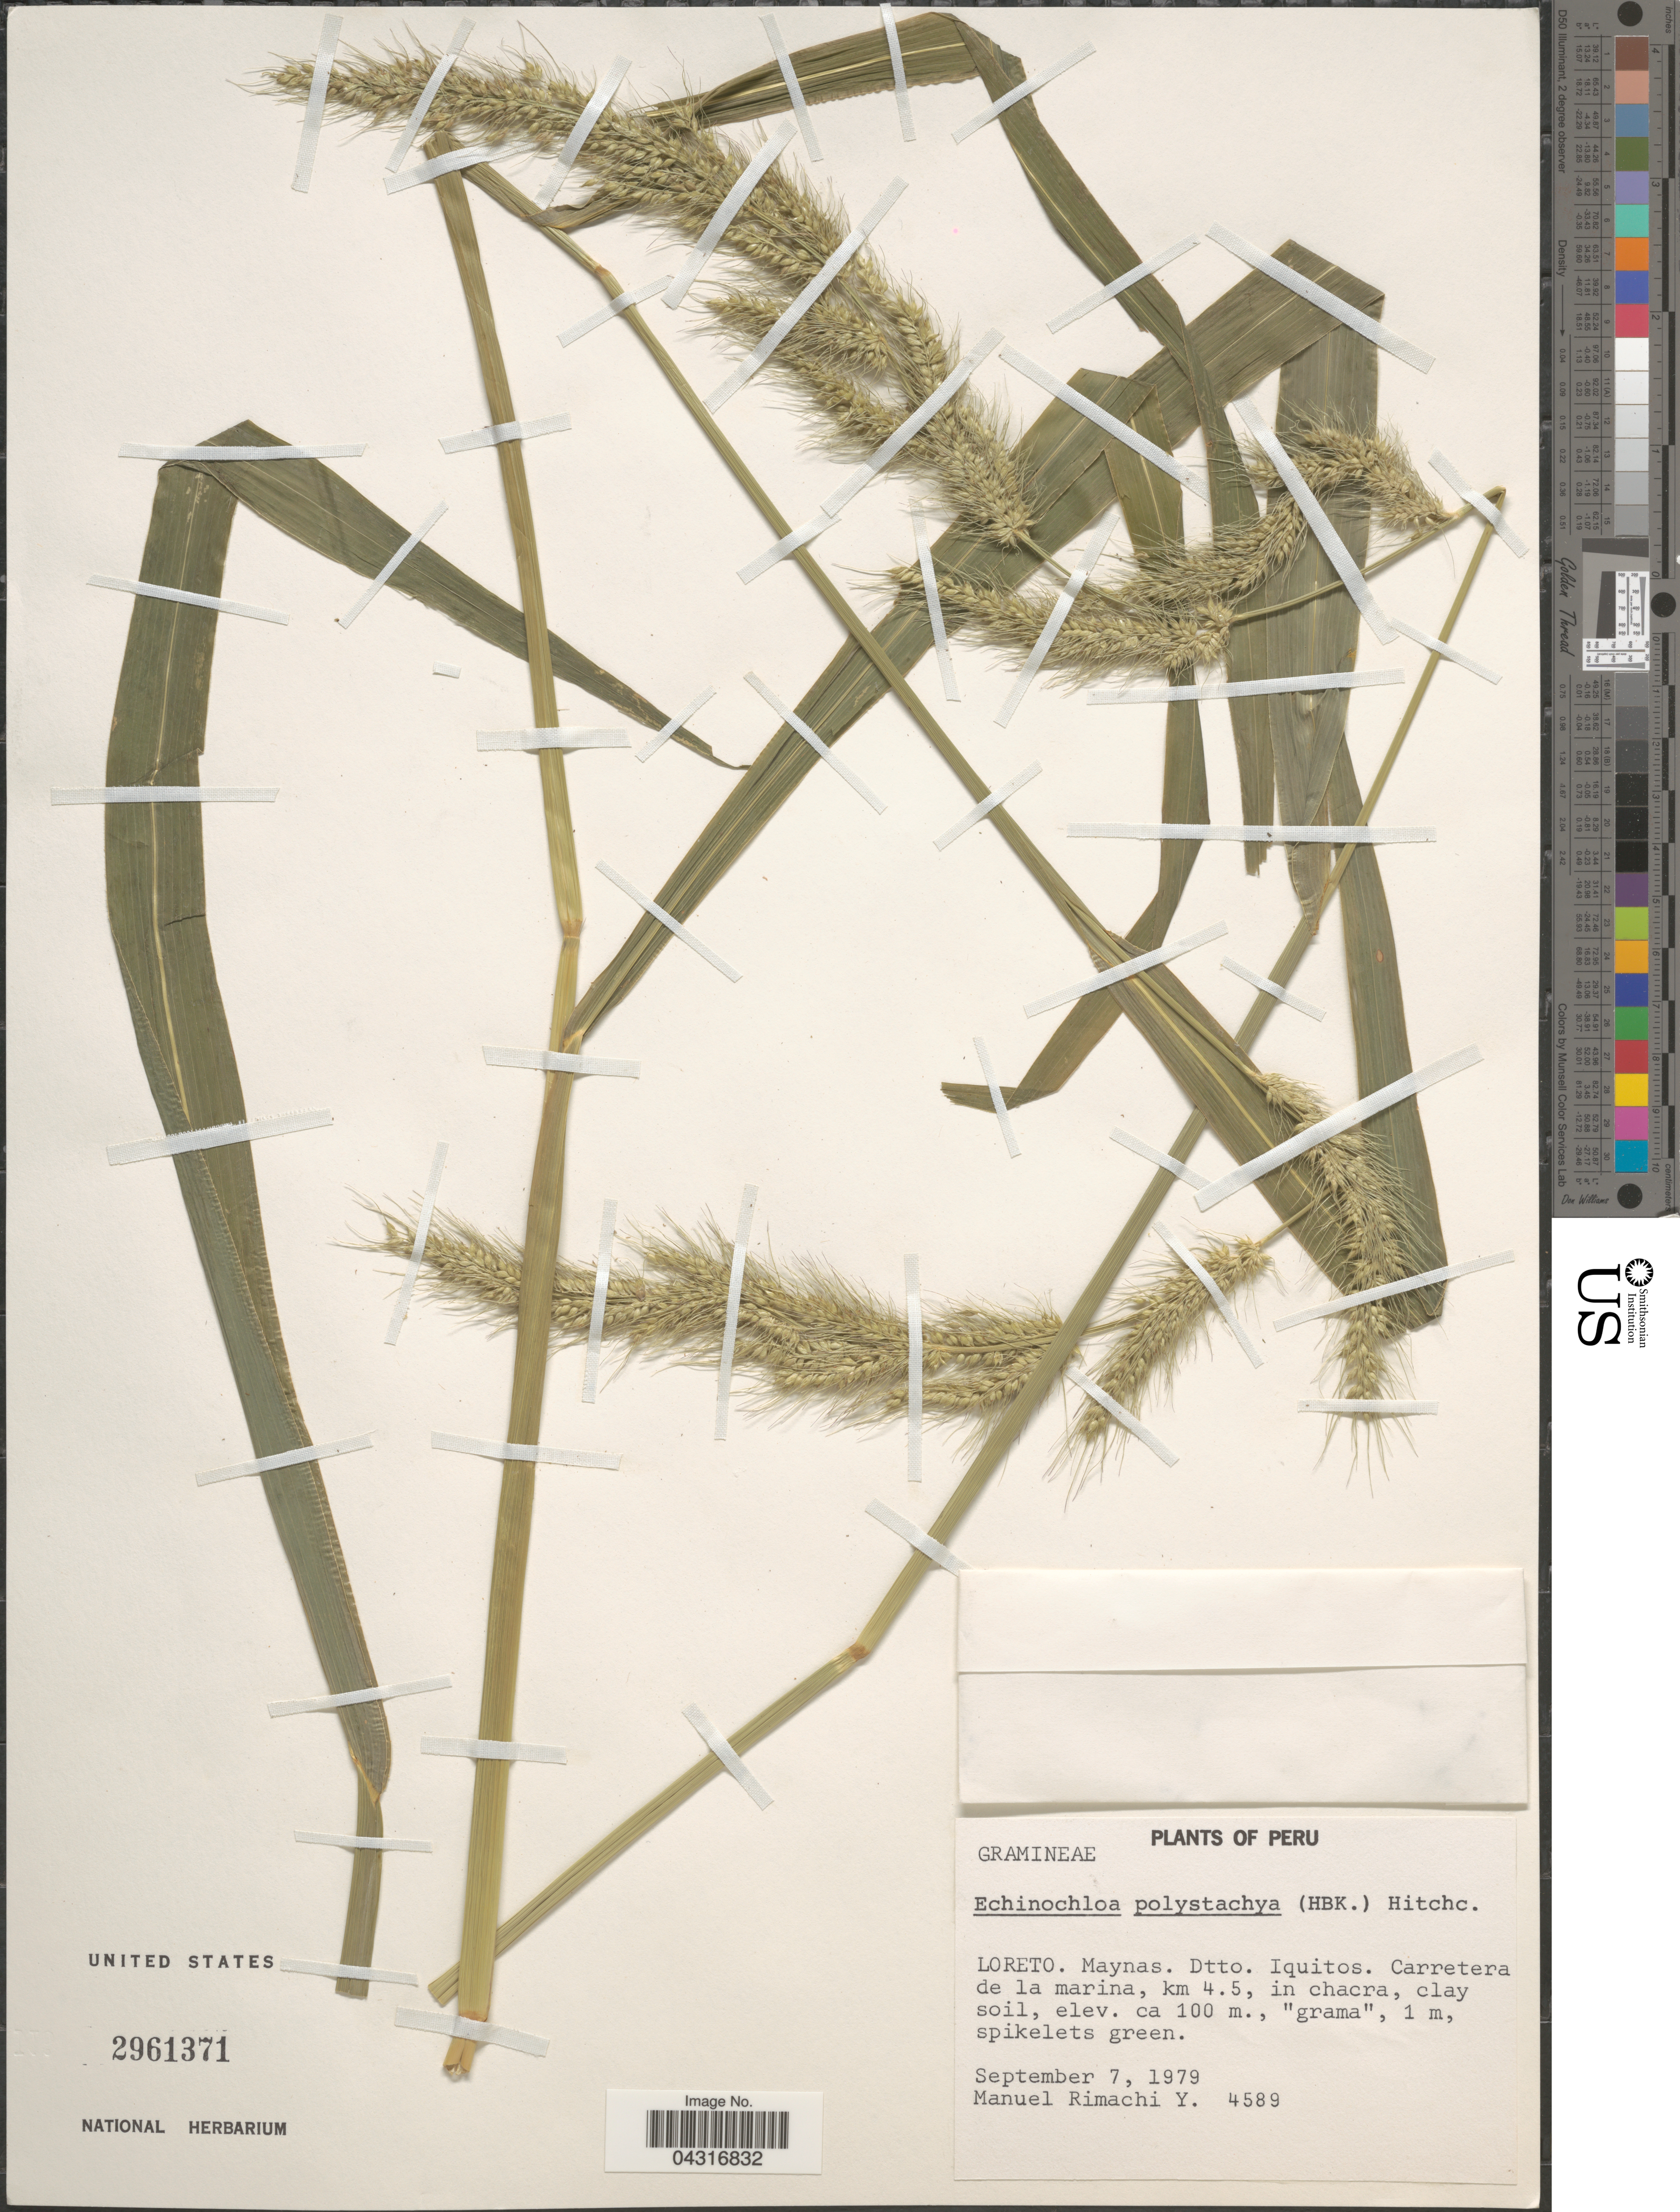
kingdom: Plantae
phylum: Tracheophyta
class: Liliopsida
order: Poales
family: Poaceae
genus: Echinochloa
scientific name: Echinochloa polystachya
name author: (Kunth) Hitchc.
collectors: M. Rimachi Y.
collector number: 4589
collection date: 1979-09-07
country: Peru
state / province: Loreto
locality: Dtto. Iquitos. Carretera de la marina, km 4.5, in chacra, clay soil.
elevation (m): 100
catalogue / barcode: US 2961371